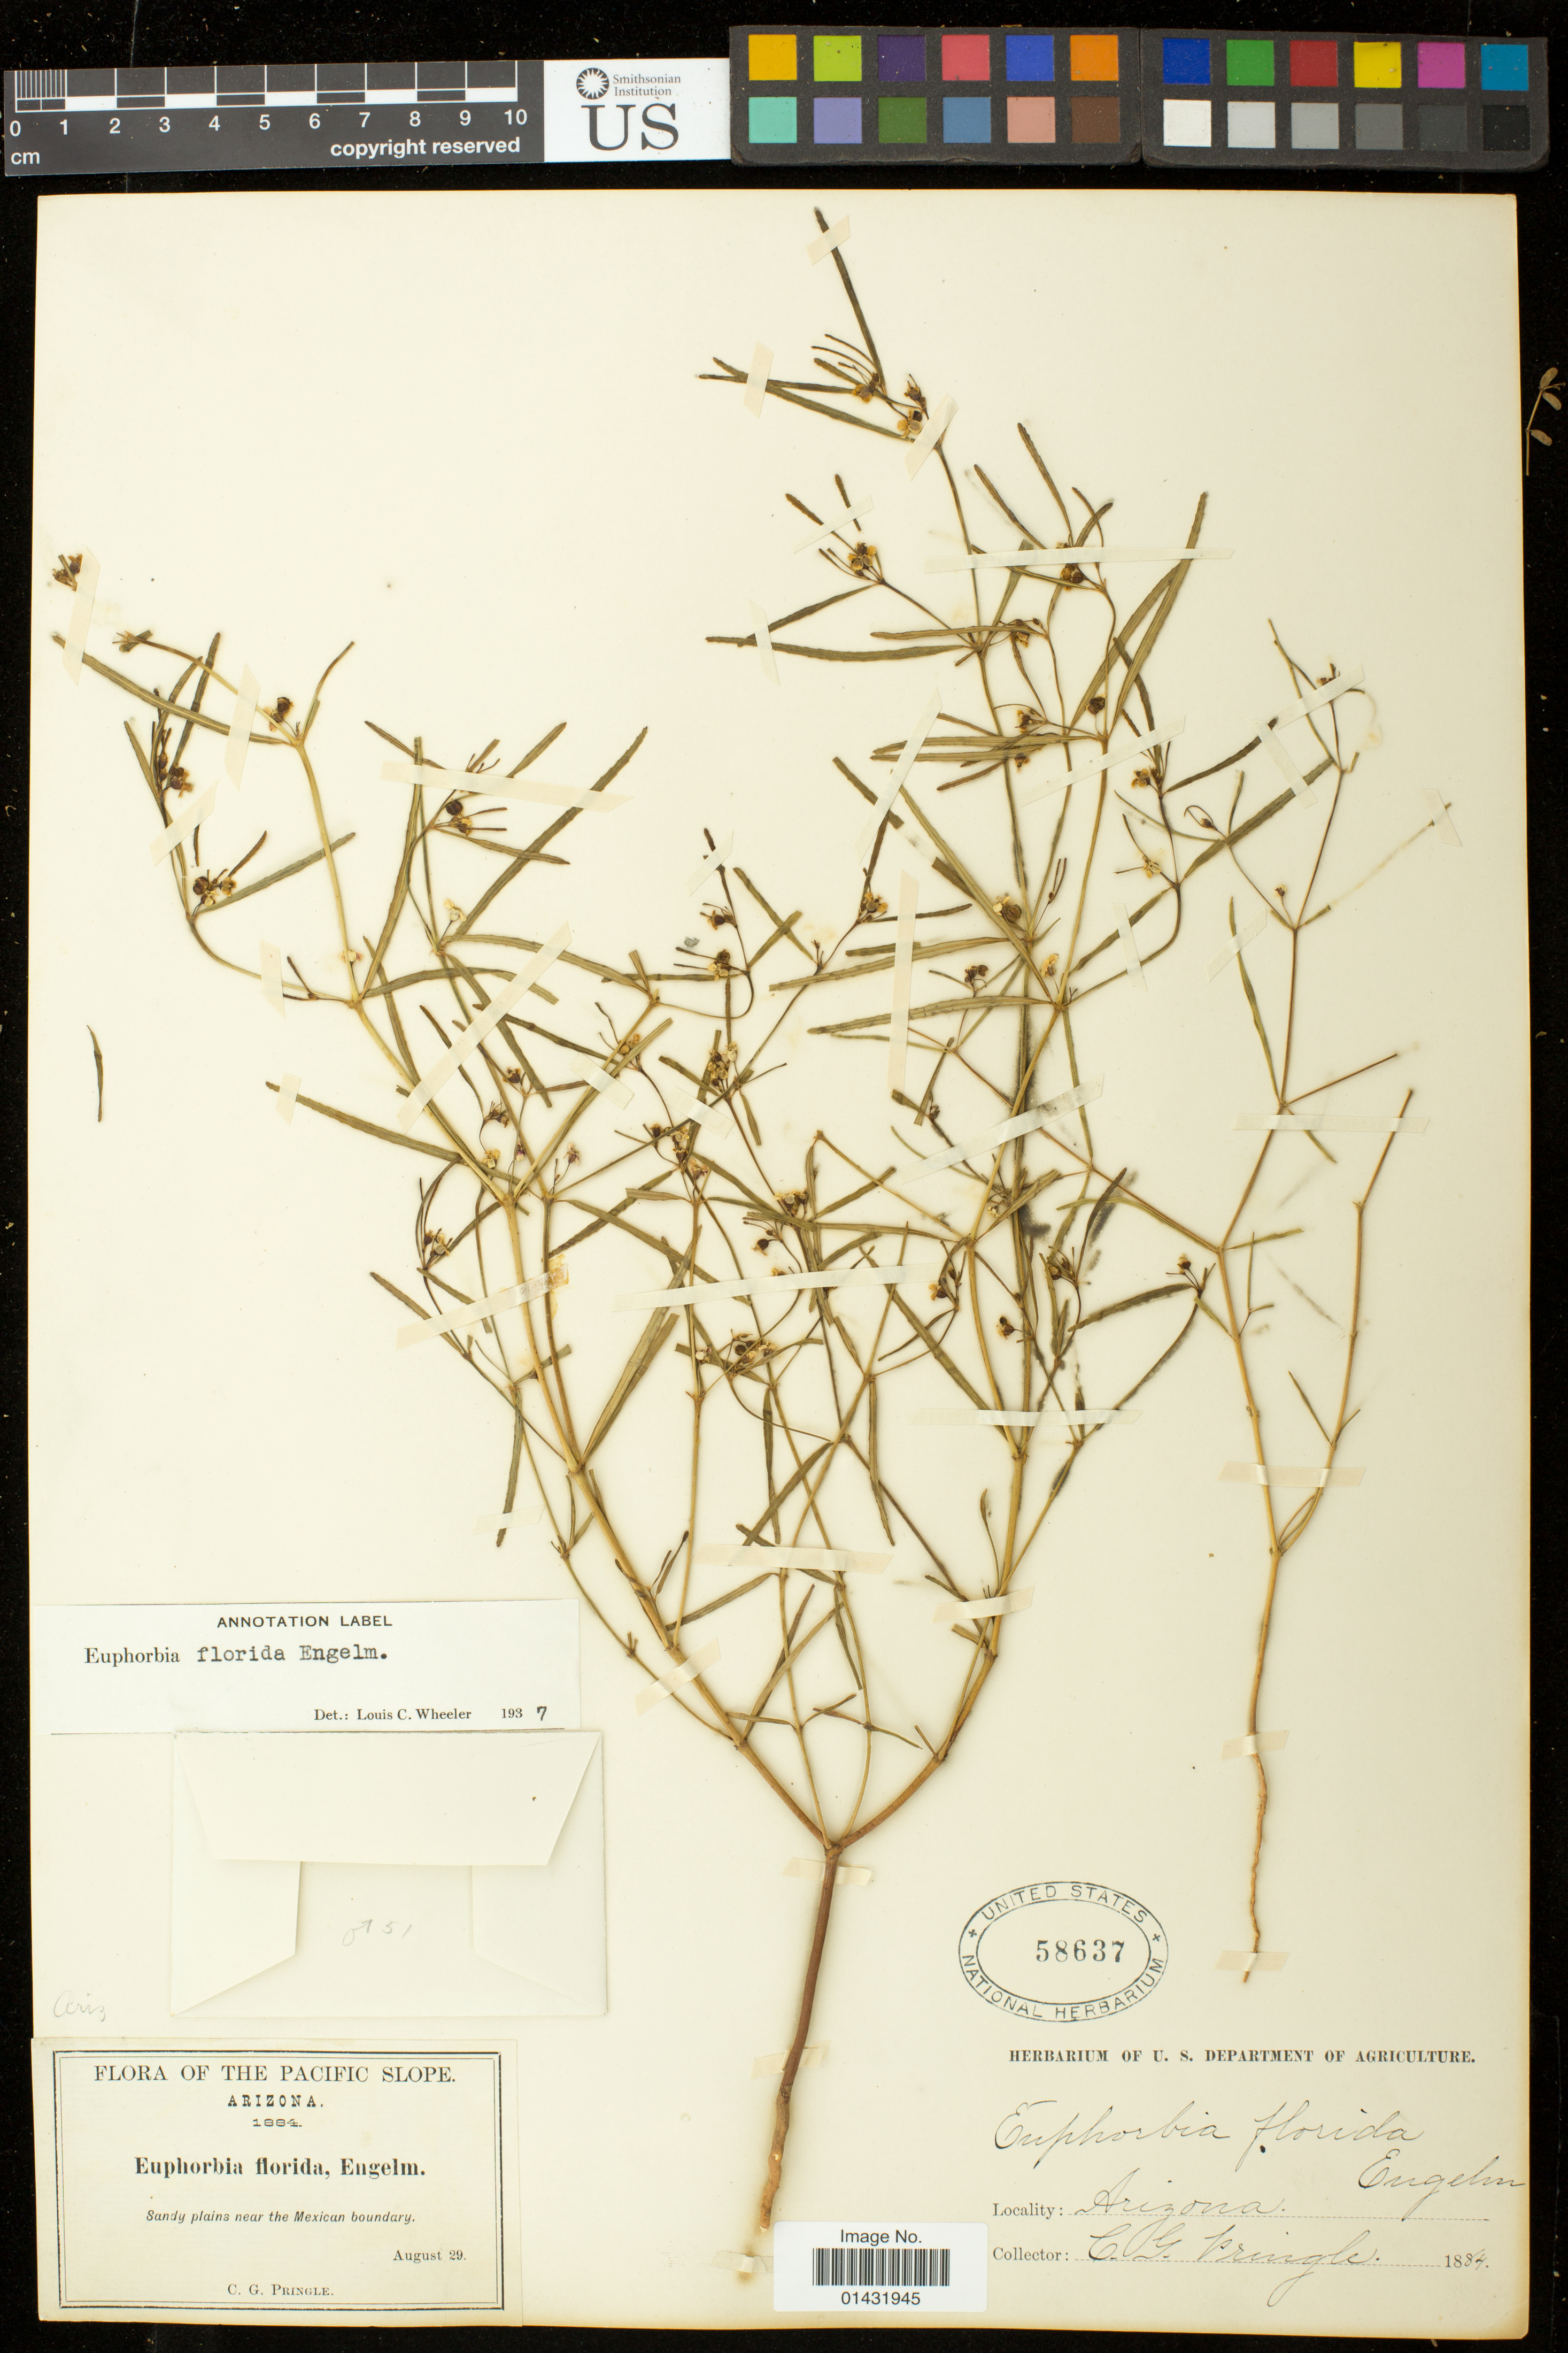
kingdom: Plantae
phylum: Tracheophyta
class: Magnoliopsida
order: Malpighiales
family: Euphorbiaceae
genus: Euphorbia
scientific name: Euphorbia florida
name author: Engelm. in Emory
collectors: C. G. Pringle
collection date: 1884-08-29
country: United States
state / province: Arizona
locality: Sandy plains near the Mexican boundary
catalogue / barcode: US 58637